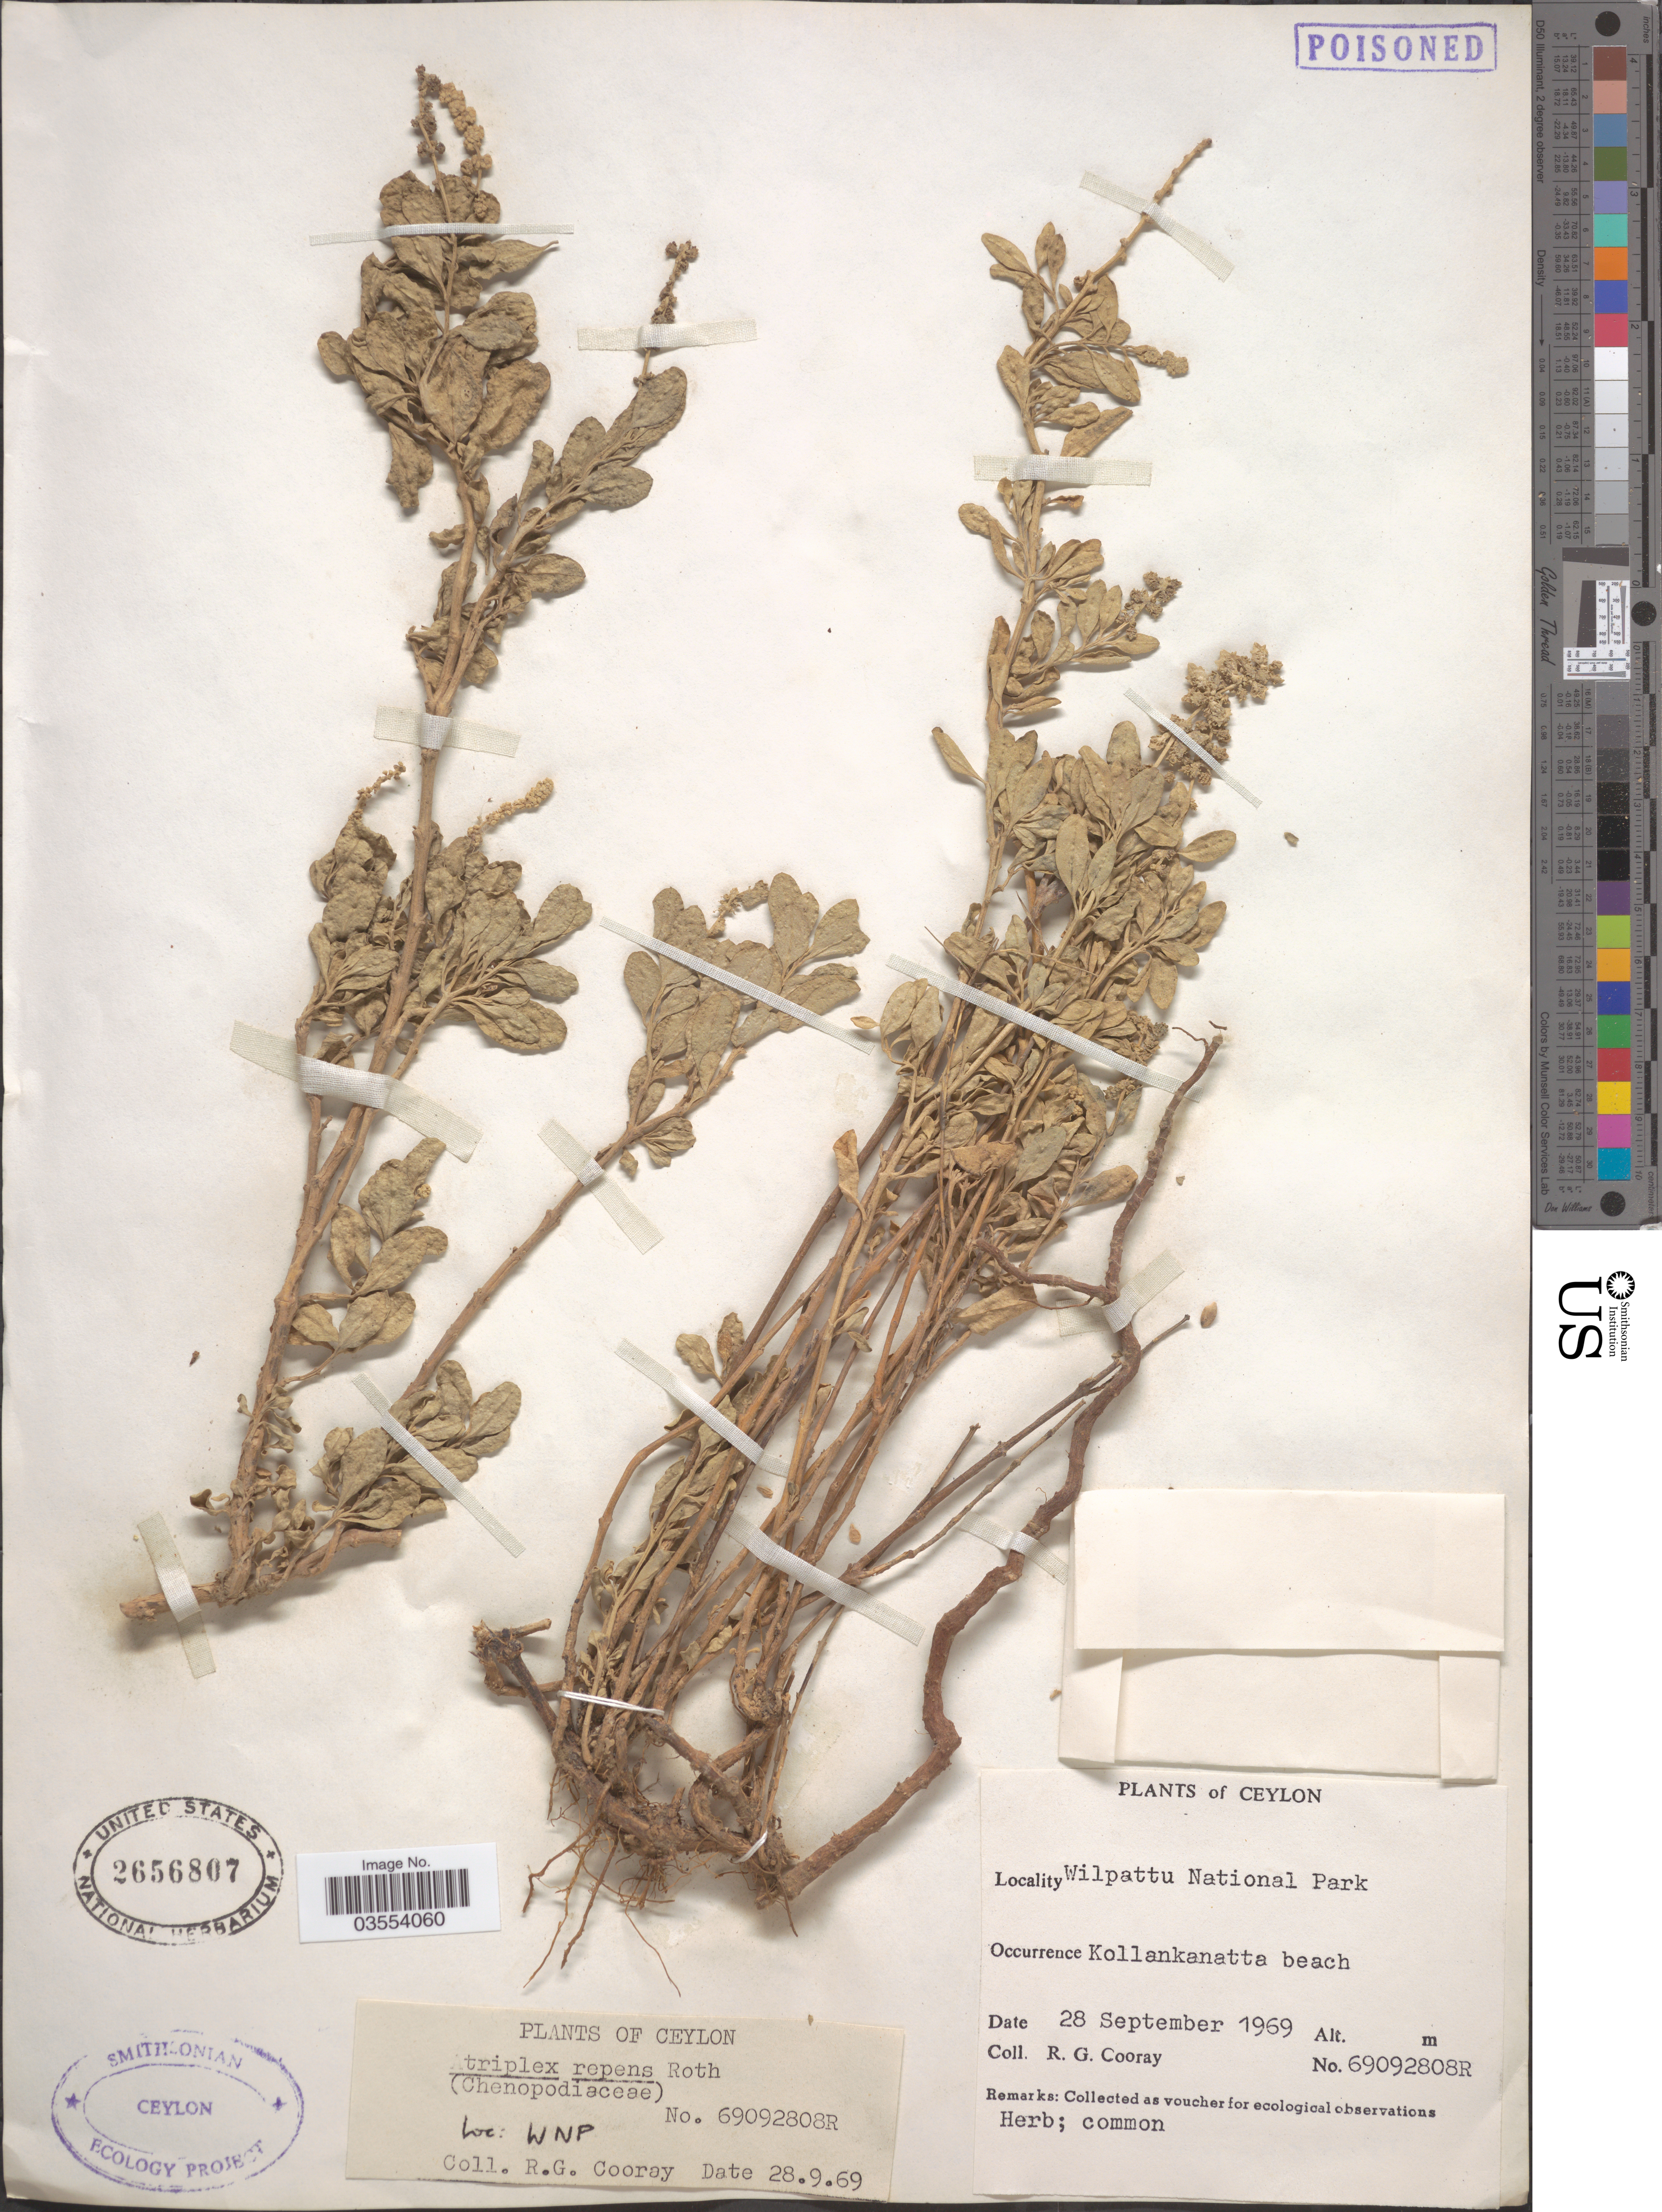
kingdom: Plantae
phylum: Tracheophyta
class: Magnoliopsida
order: Caryophyllales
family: Amaranthaceae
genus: Atriplex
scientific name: Atriplex repens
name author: Roth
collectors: R. Cooray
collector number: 69092808R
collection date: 1969-09-28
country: Sri Lanka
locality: Ceylon. Wilpattu National Park.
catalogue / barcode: US 2656807